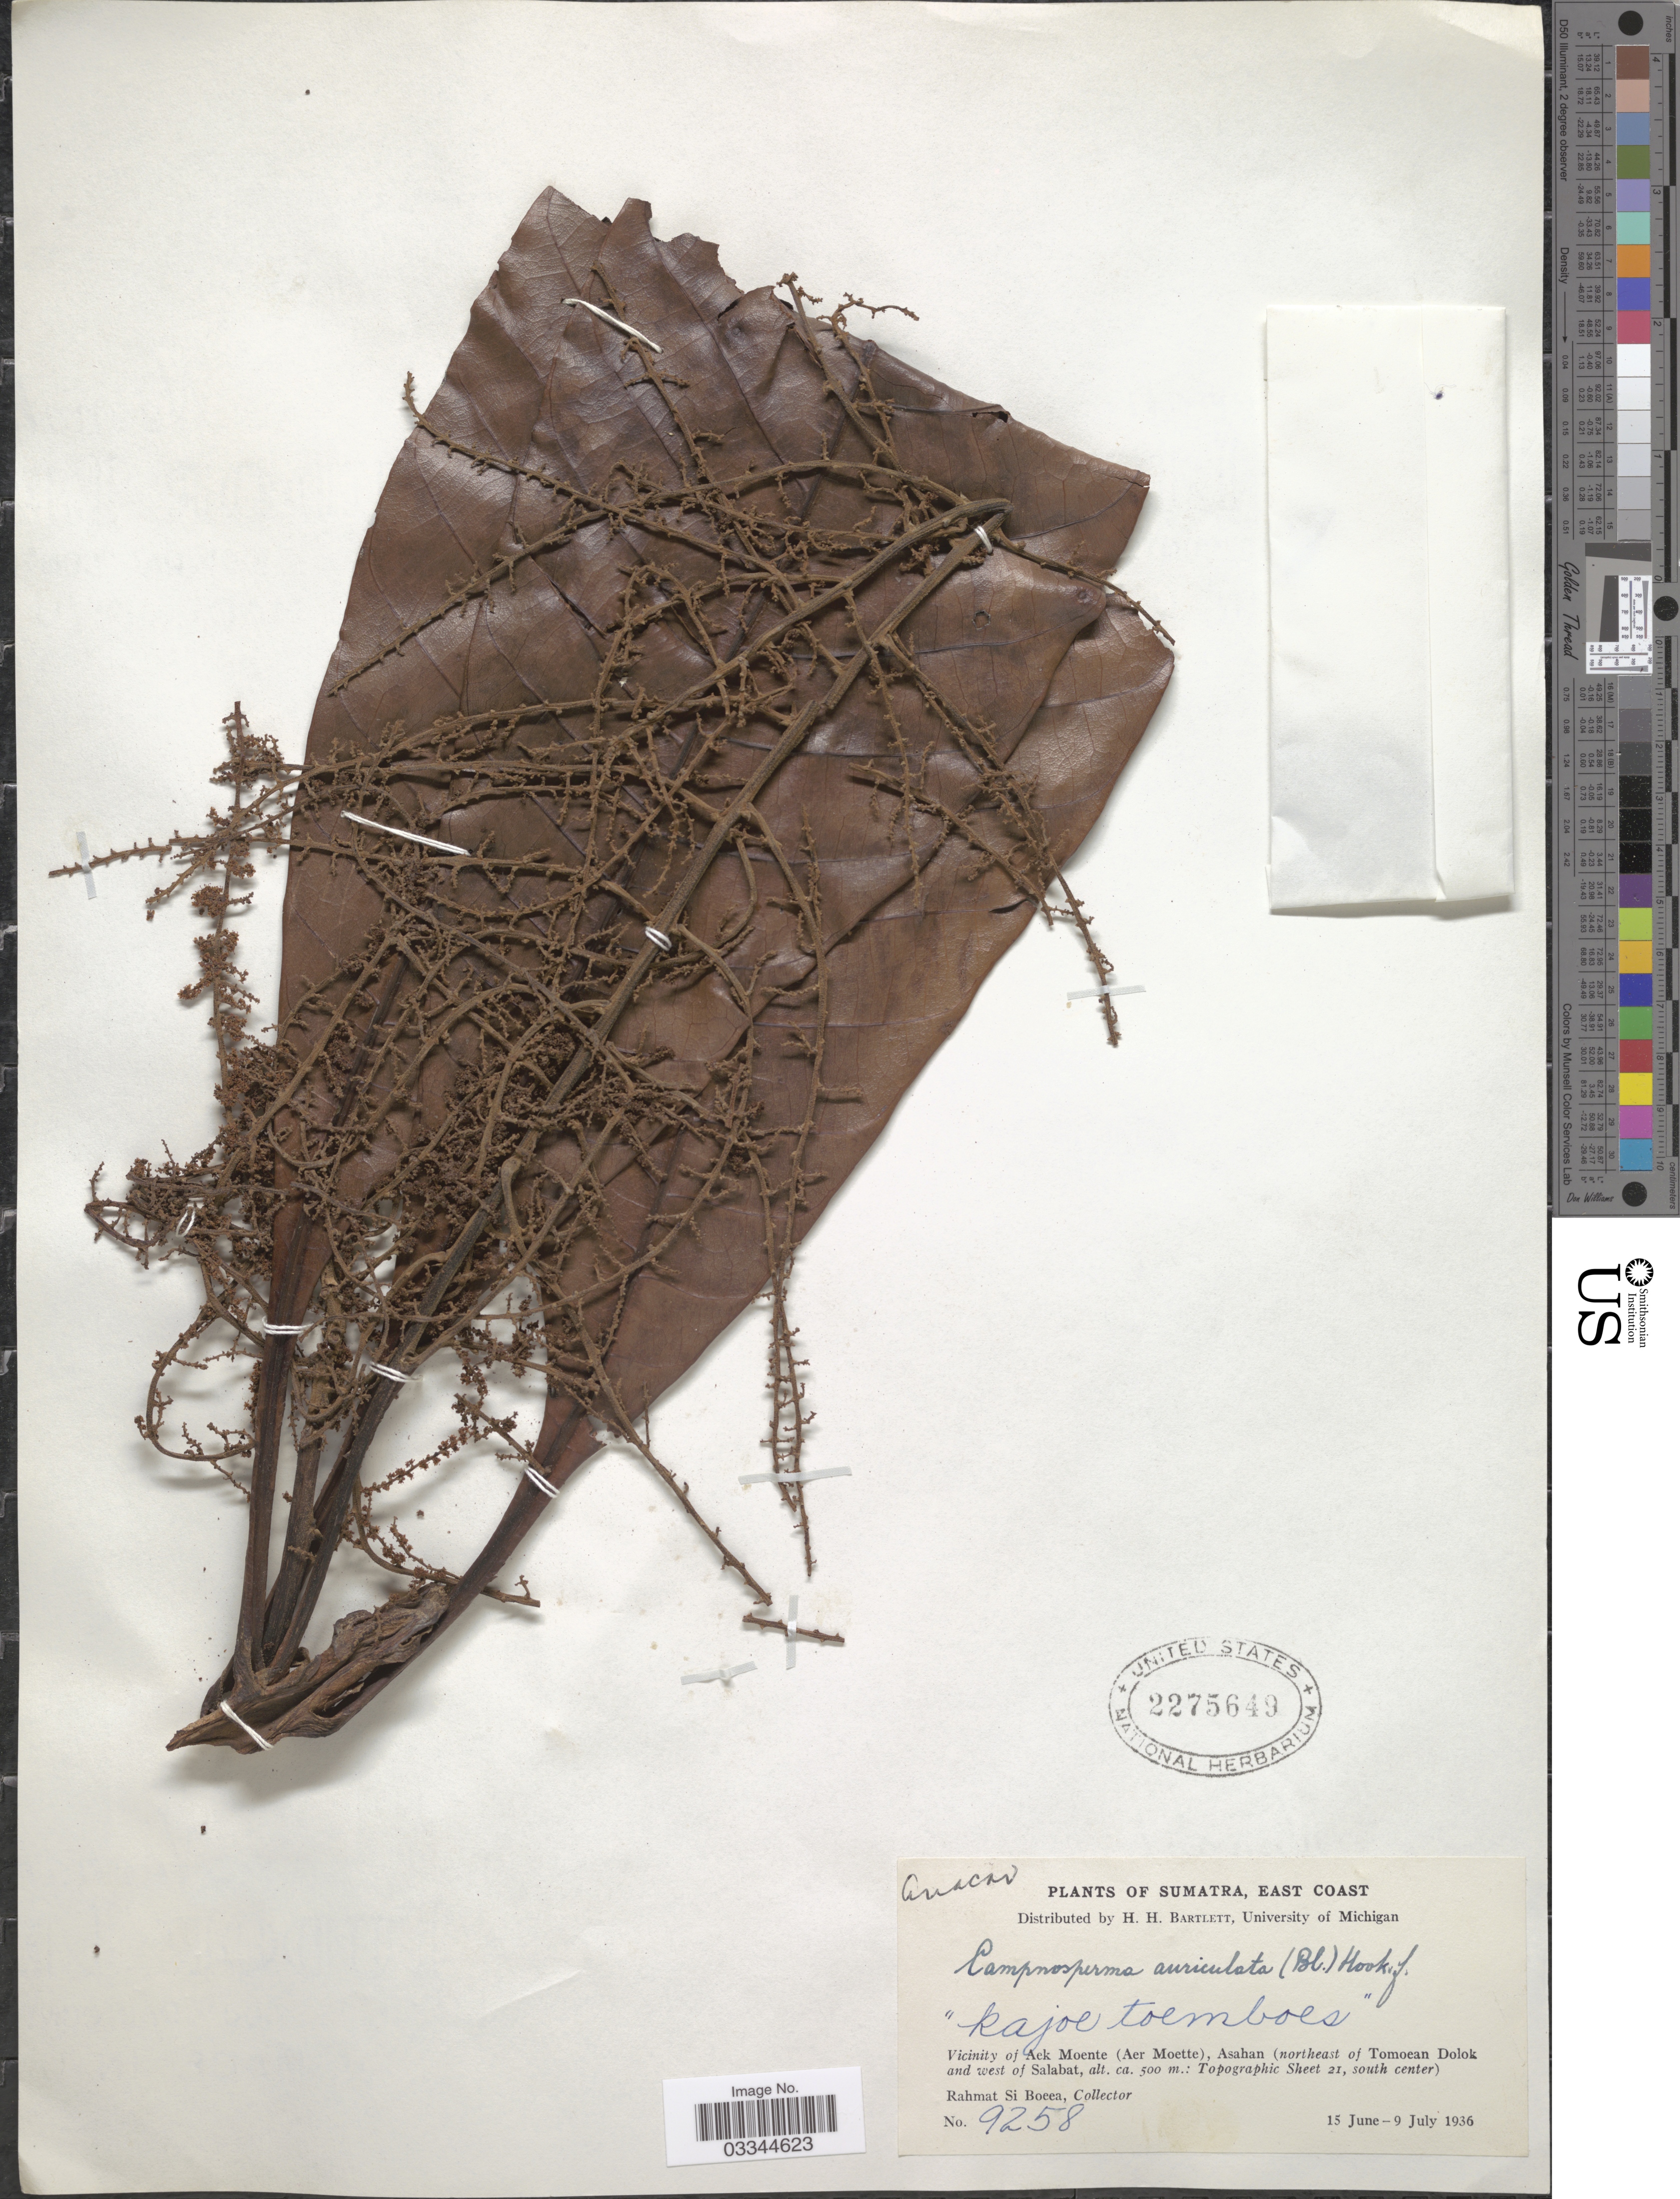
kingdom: Plantae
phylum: Tracheophyta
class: Magnoliopsida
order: Sapindales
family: Anacardiaceae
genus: Campnosperma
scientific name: Campnosperma auriculatum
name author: (Blume) Hook. f.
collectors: Rahmat Si Boeea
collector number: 9258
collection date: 1936-06-15/1936-07-09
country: Indonesia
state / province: Sumatra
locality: East Coast. Vicinity of Aek Moente (Aer Moette), Asahan (northeast of Tomoean Dolok and west of Salabat. Topographic Sheet 21, south center).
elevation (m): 500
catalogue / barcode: US 2275649